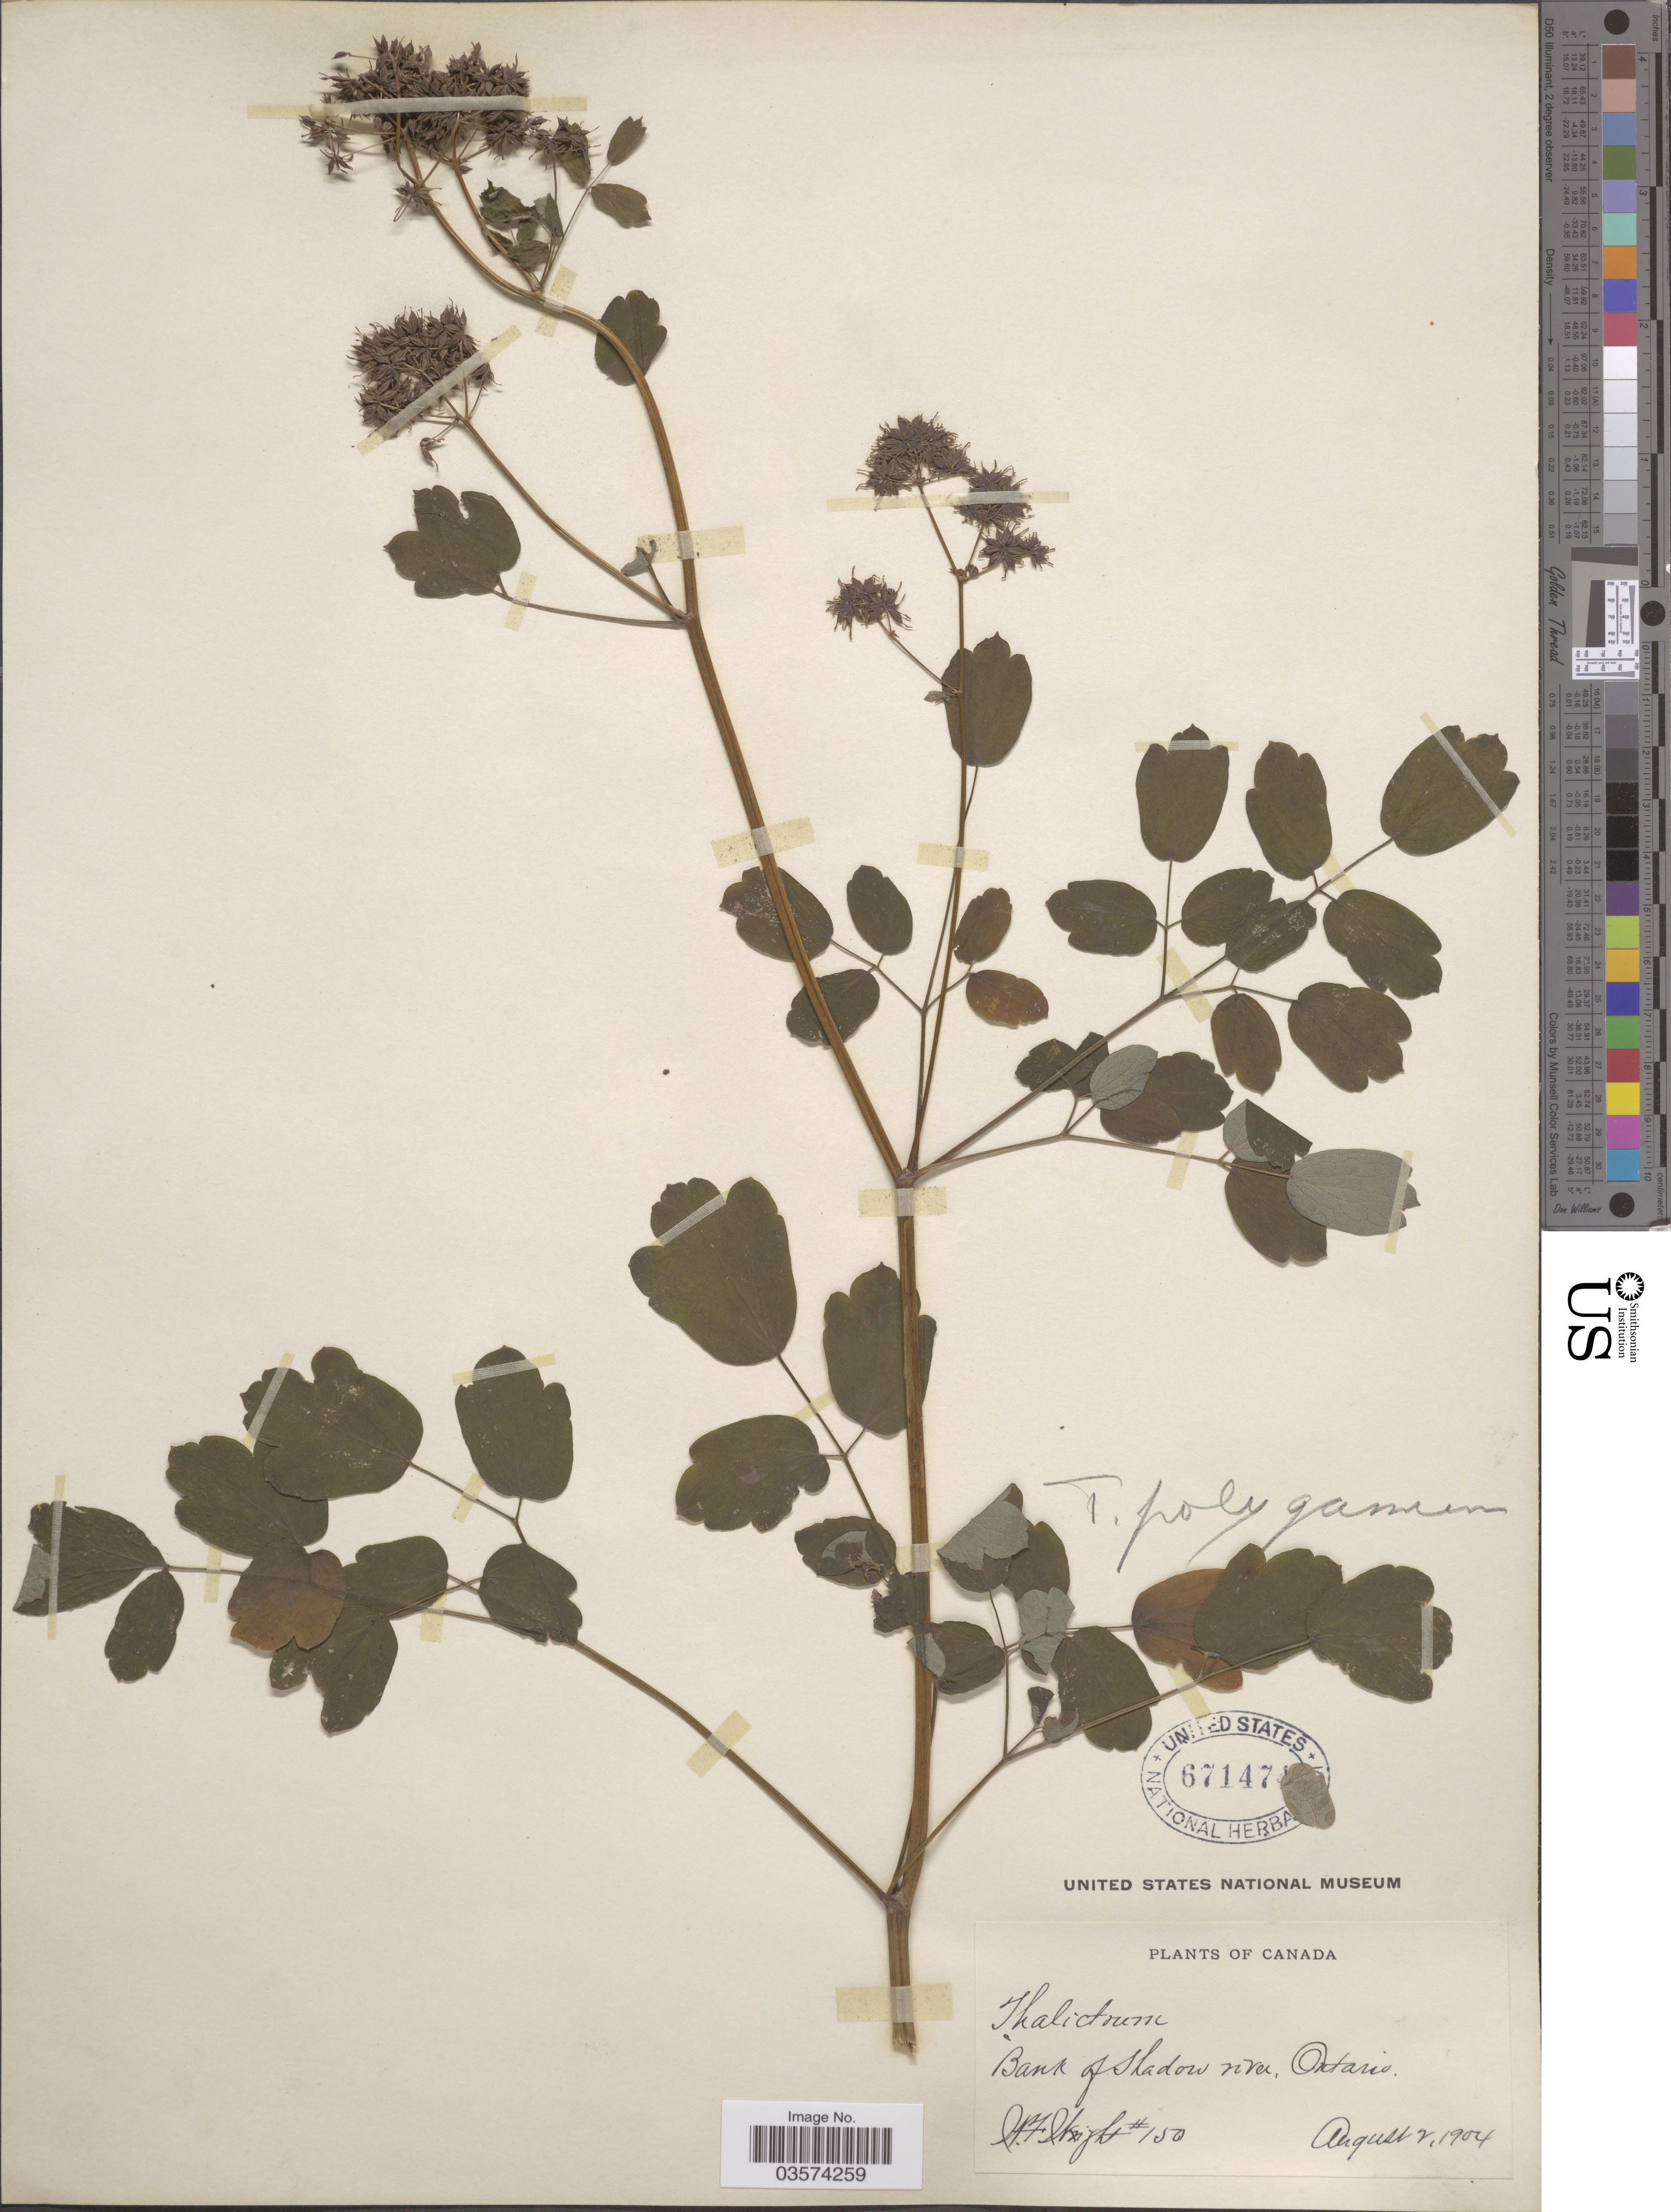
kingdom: Plantae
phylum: Tracheophyta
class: Magnoliopsida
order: Ranunculales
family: Ranunculaceae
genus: Thalictrum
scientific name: Thalictrum pubescens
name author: Pursh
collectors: W. F. Wright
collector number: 150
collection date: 1904-08-02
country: Canada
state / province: Ontario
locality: Bank of Shadow river.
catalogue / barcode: US 671474